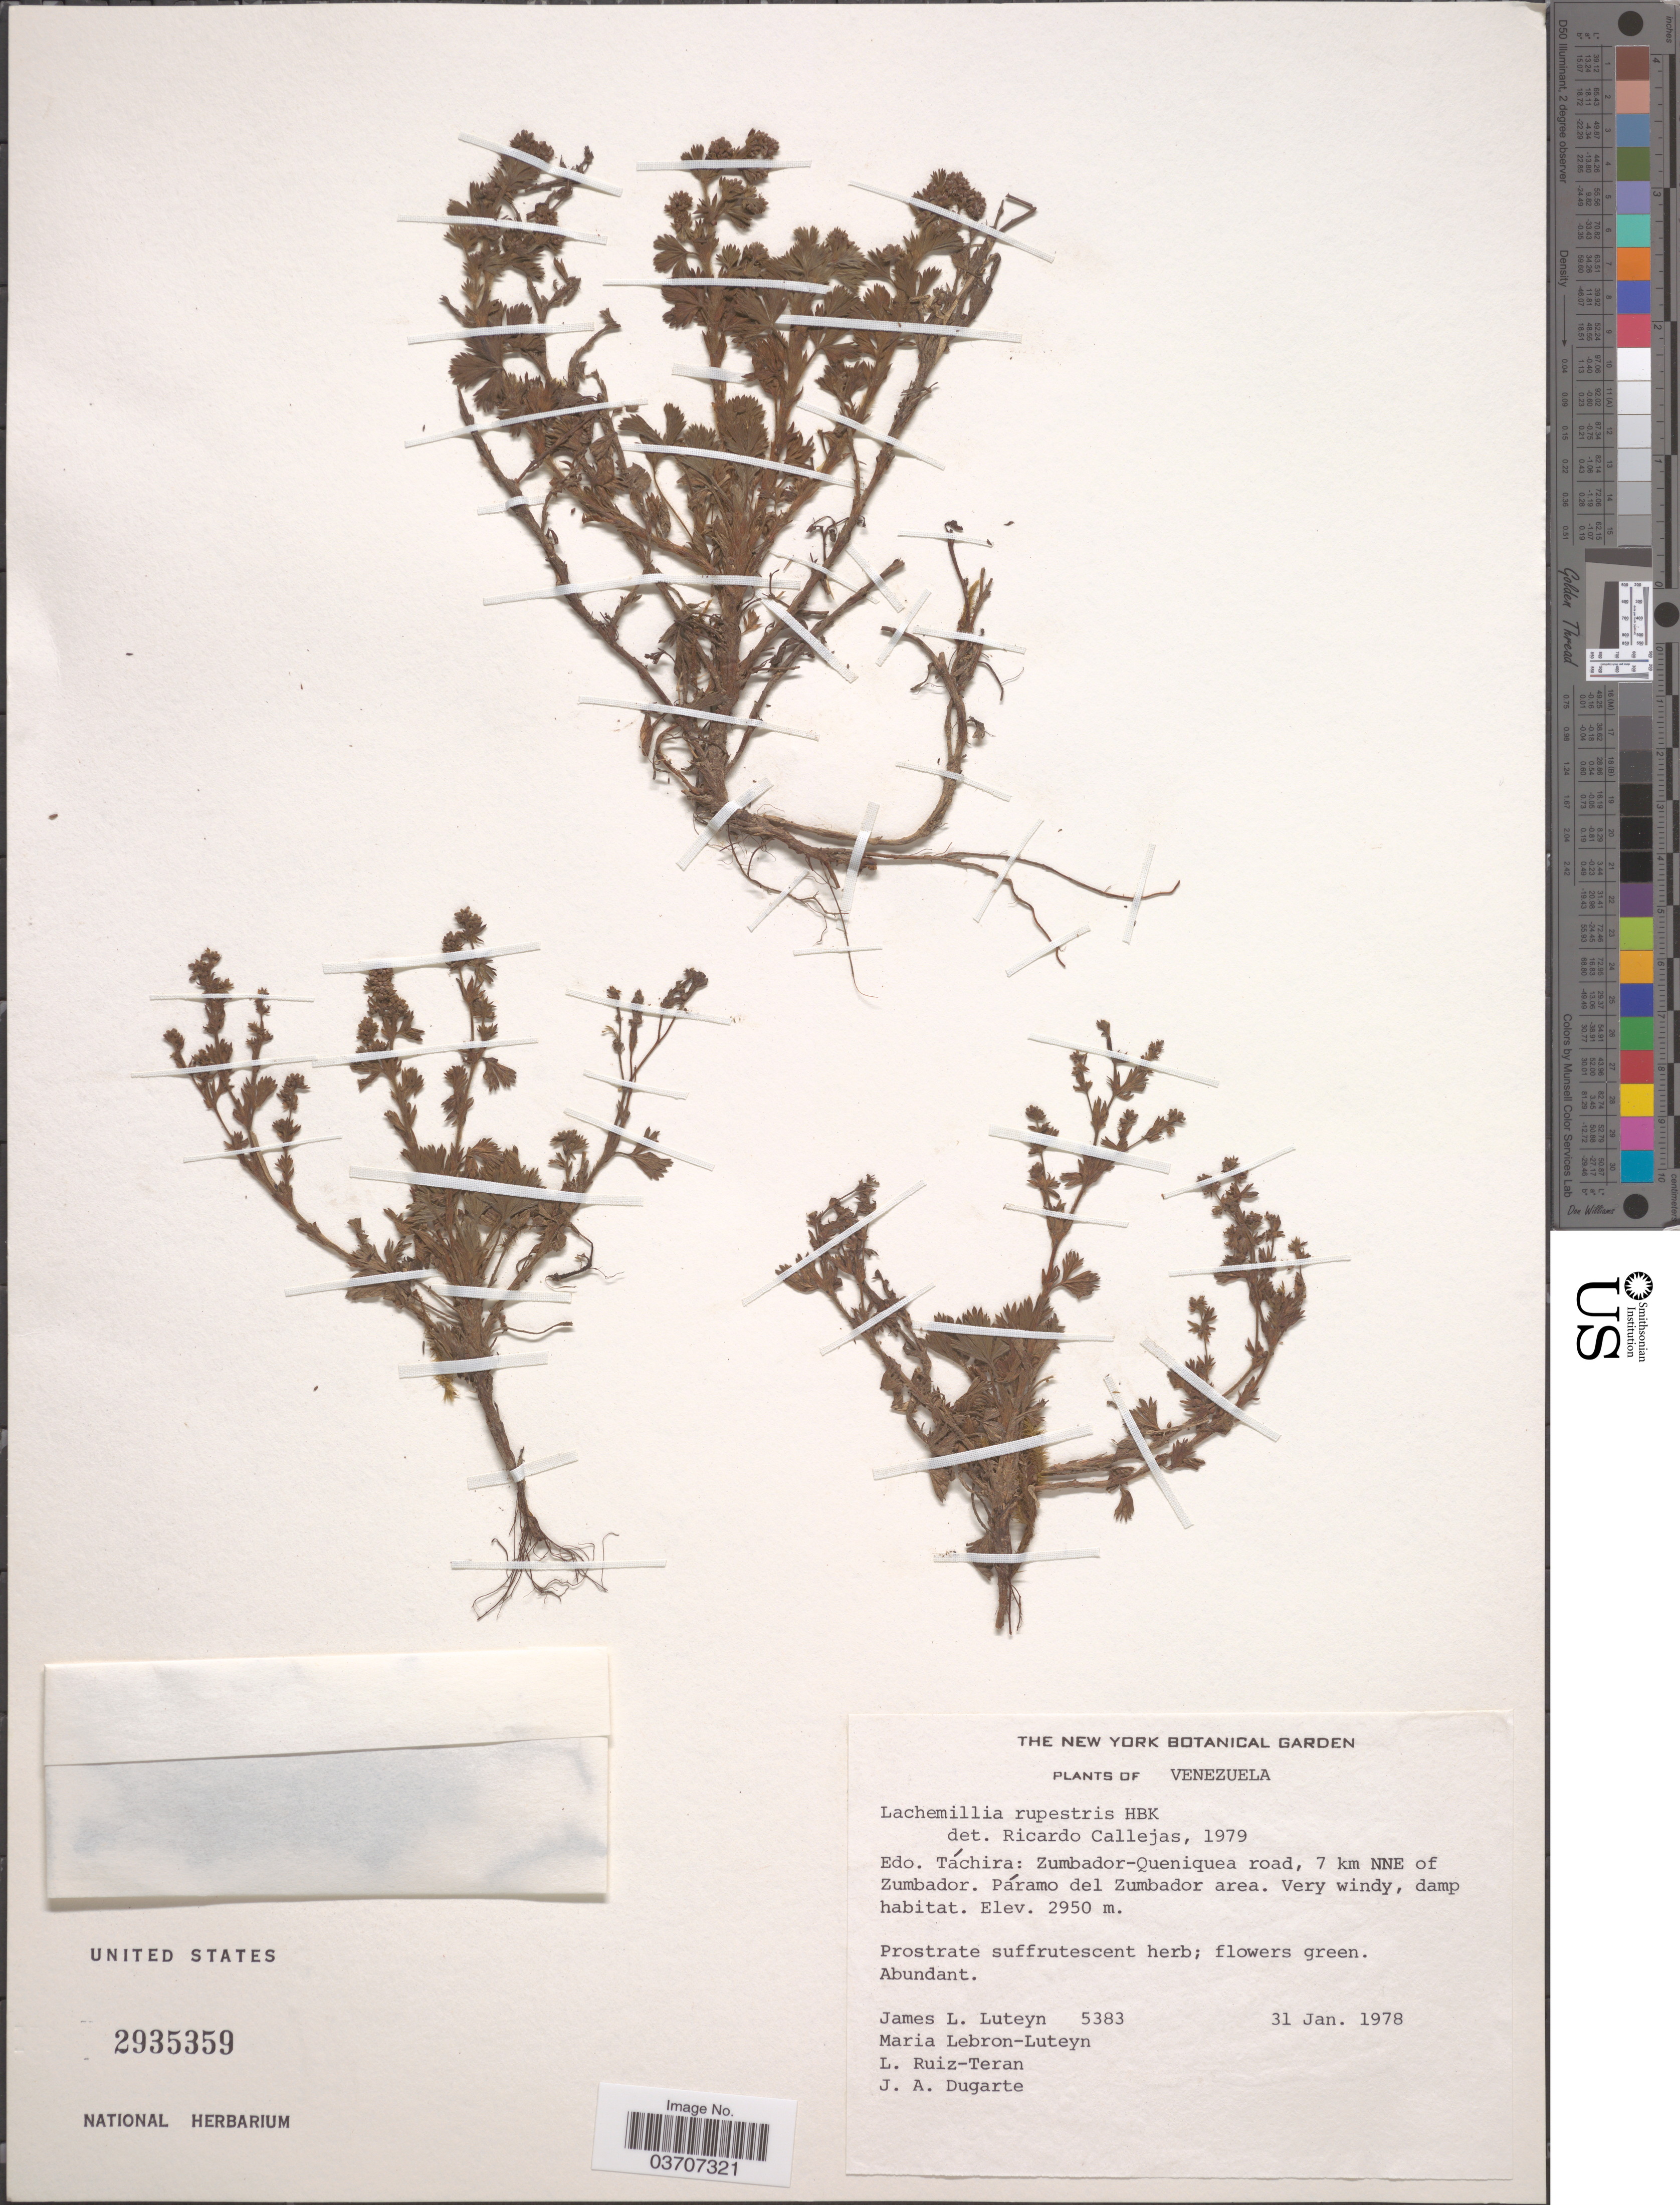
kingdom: Plantae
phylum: Tracheophyta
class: Magnoliopsida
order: Rosales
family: Rosaceae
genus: Lachemilla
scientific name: Lachemilla rupestris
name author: (Kunth) Rothm.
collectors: J. L. Luteyn, M. L. Lebrón-Luteyn, L. E. Ruíz-Terán & J. Dugarte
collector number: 5383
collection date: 1978-01-31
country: Venezuela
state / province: Tachira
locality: Zumbador-Queniquea road, 7 km NNE of Zumbador. Páramo del Zumbador area.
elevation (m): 2950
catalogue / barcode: US 2935359